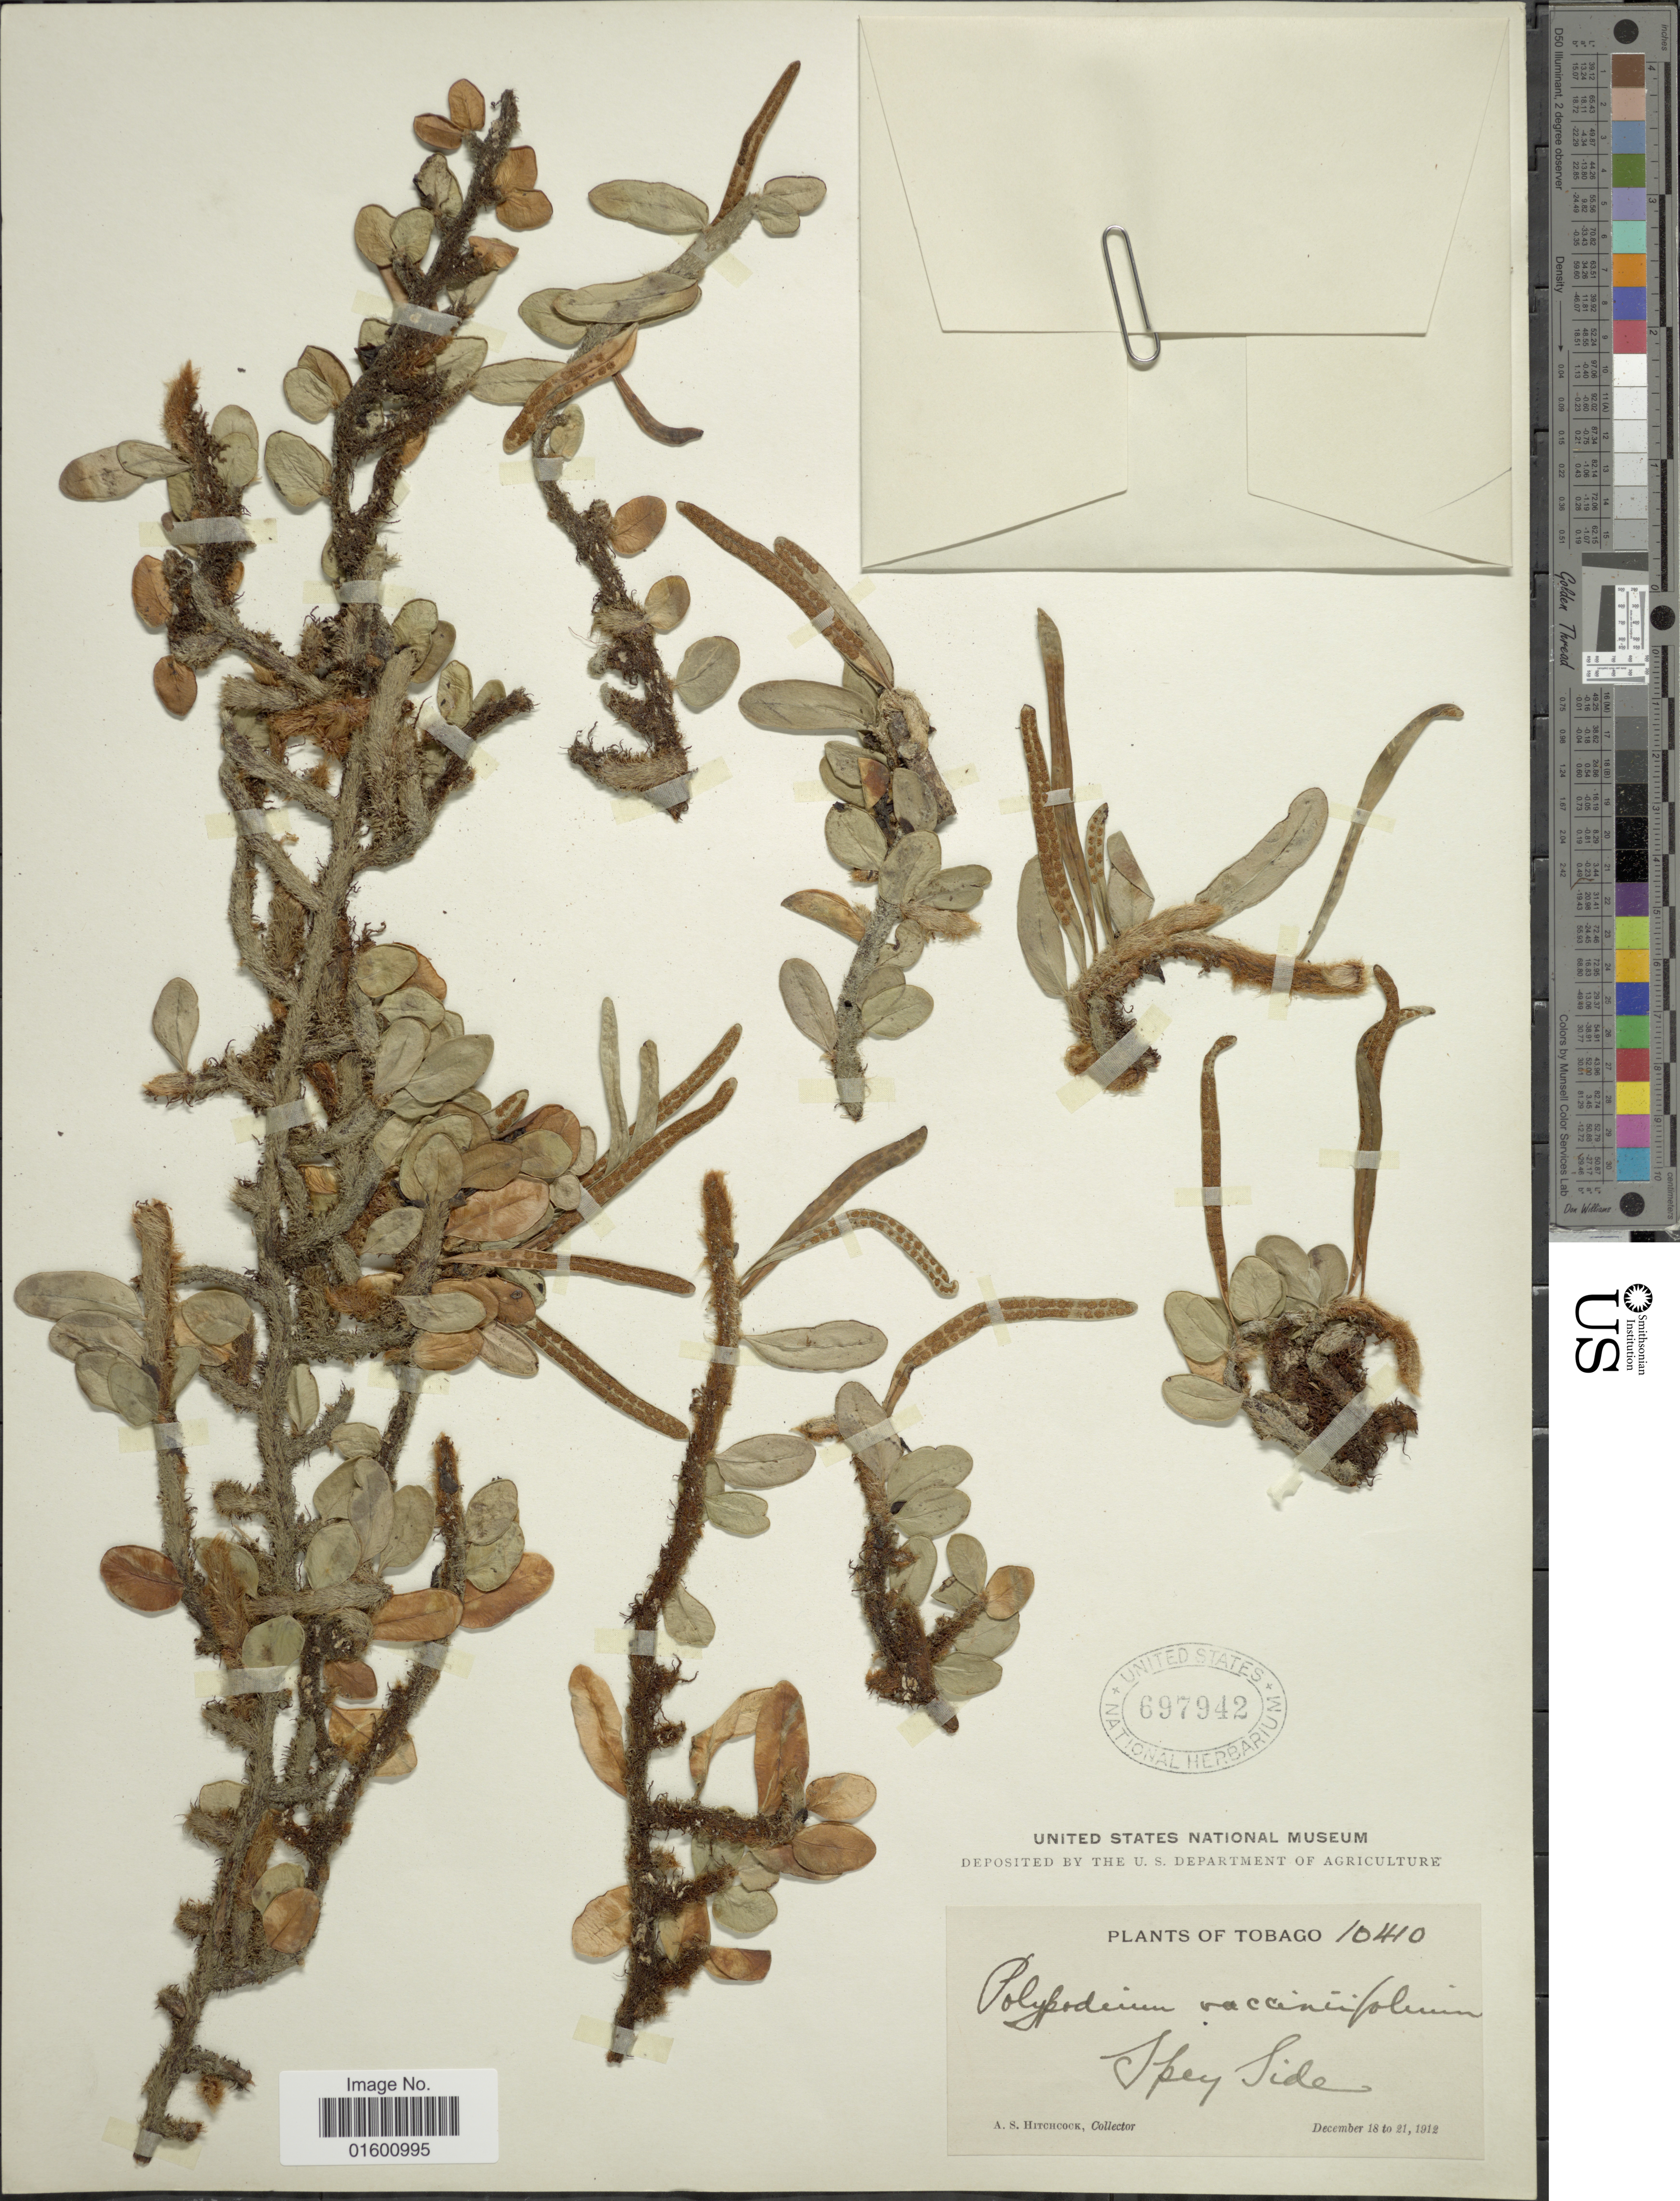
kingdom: Plantae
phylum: Tracheophyta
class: Polypodiopsida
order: Polypodiales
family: Polypodiaceae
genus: Microgramma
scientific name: Microgramma vaccinifolia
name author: (Langsd. & Fisch.) Copel.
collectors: A. S. Hitchcock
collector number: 10410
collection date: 1912-12-18/1912-12-21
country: Trinidad and Tobago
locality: Tobago, Spey Side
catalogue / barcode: US 697942